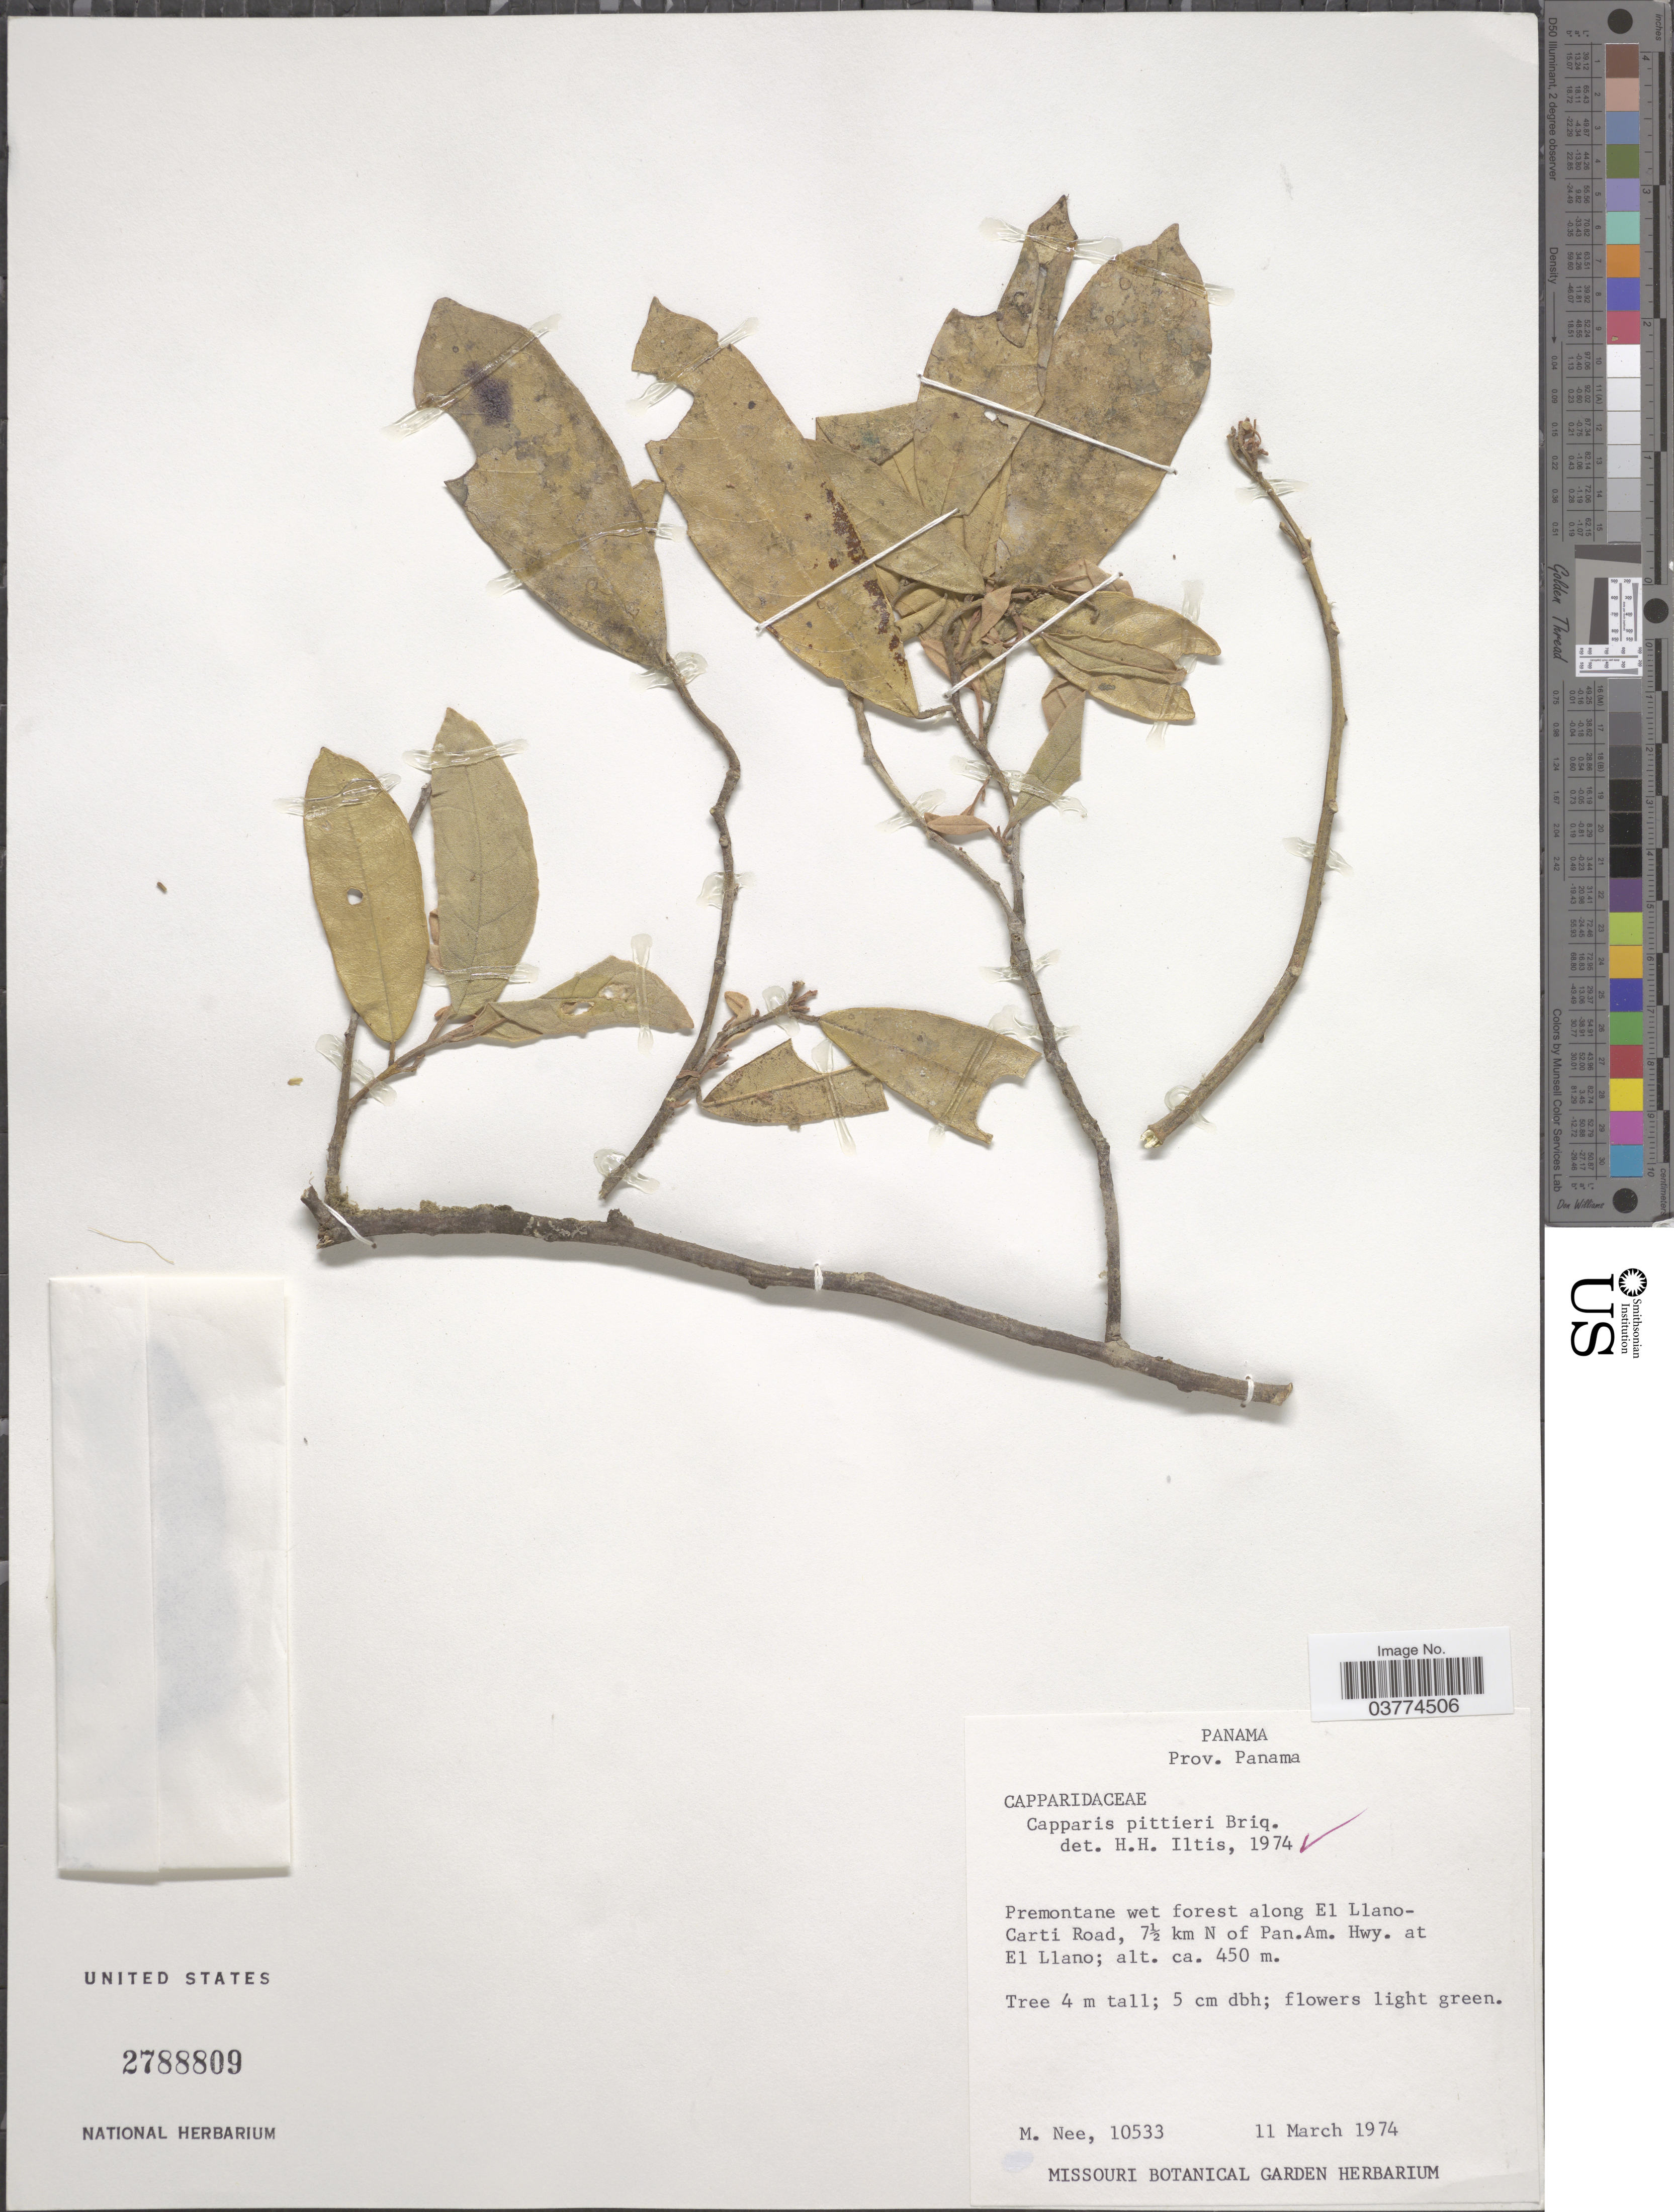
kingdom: Plantae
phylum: Tracheophyta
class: Magnoliopsida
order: Brassicales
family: Capparaceae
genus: Preslianthus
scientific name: Preslianthus pittieri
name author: (Standl.) Cornejo & Iltis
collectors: M. Nee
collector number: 10533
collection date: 1974-03-11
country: Panama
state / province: Panamá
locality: Premontane wet forest along El Llano-Carti Road, 7½ km N of Pan.Am. Hwy. at El Llano.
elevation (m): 450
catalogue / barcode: US 2788809